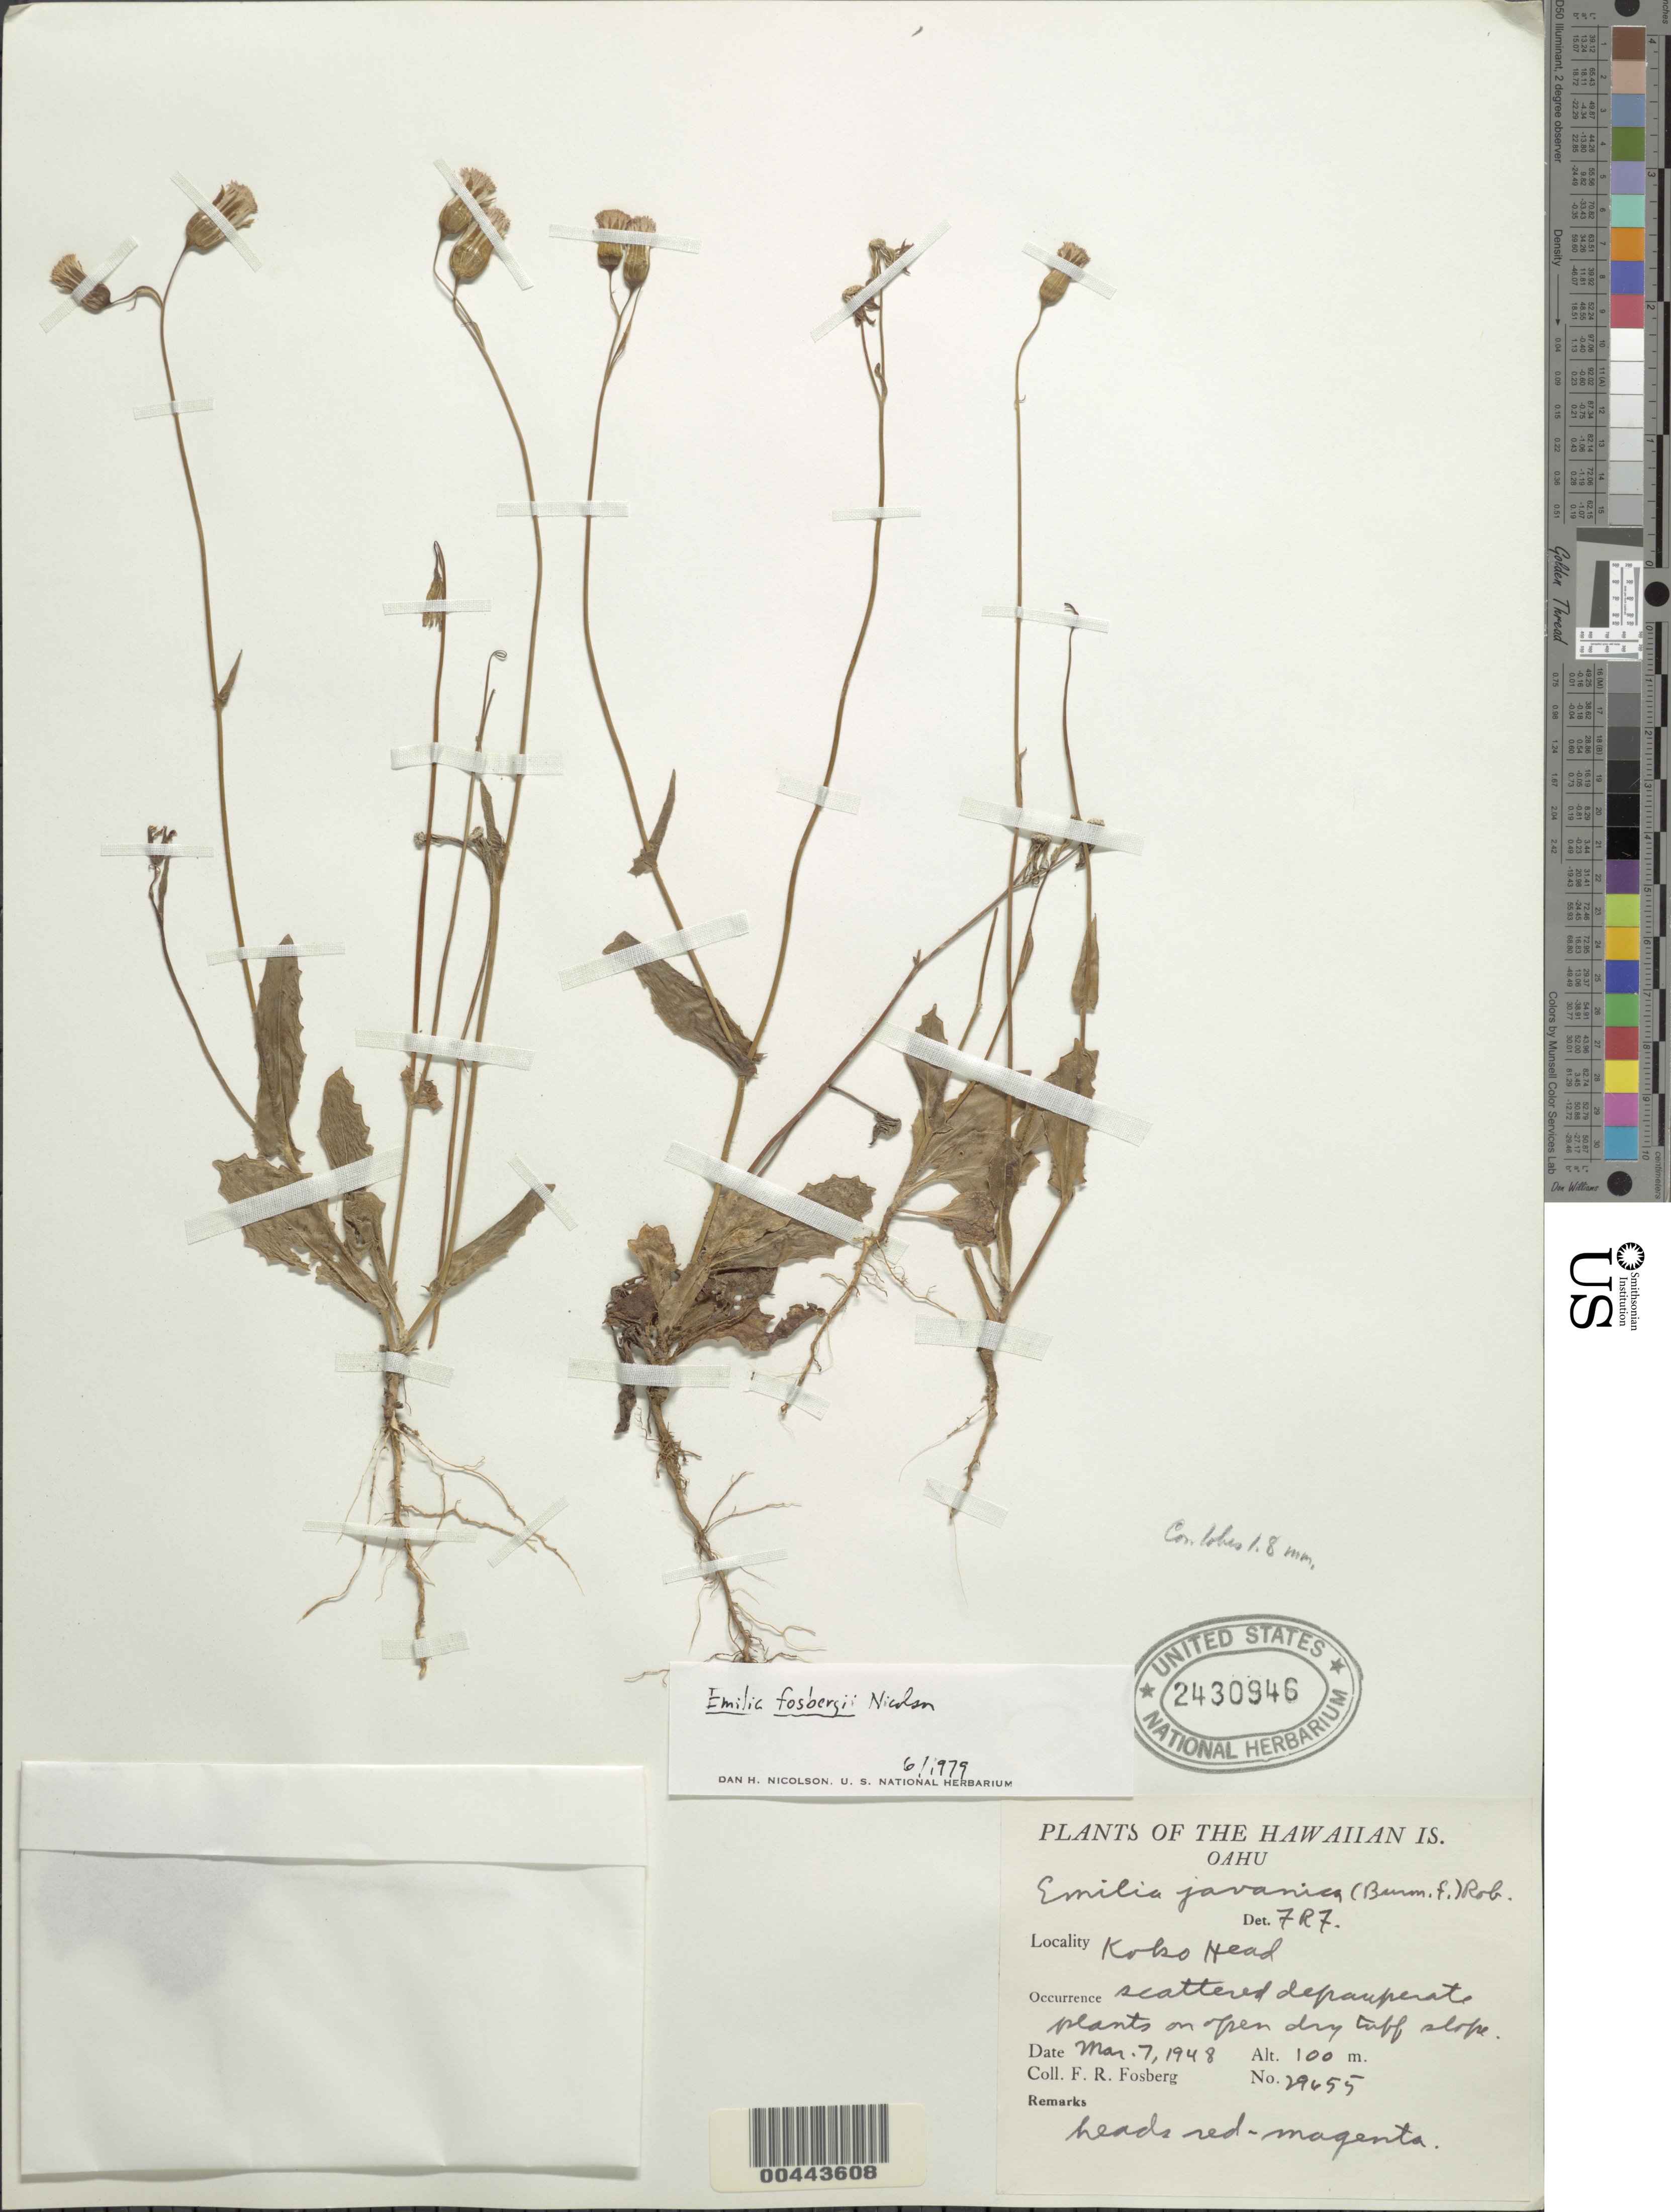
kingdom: Plantae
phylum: Tracheophyta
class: Magnoliopsida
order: Asterales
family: Asteraceae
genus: Emilia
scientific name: Emilia fosbergii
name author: Nicolson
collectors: F. R. Fosberg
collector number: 29655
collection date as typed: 7 Mar 1948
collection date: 1948-03-07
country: United States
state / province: Hawaii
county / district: Honolulu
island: Oahu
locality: Koko Head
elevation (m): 100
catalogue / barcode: US 2430946